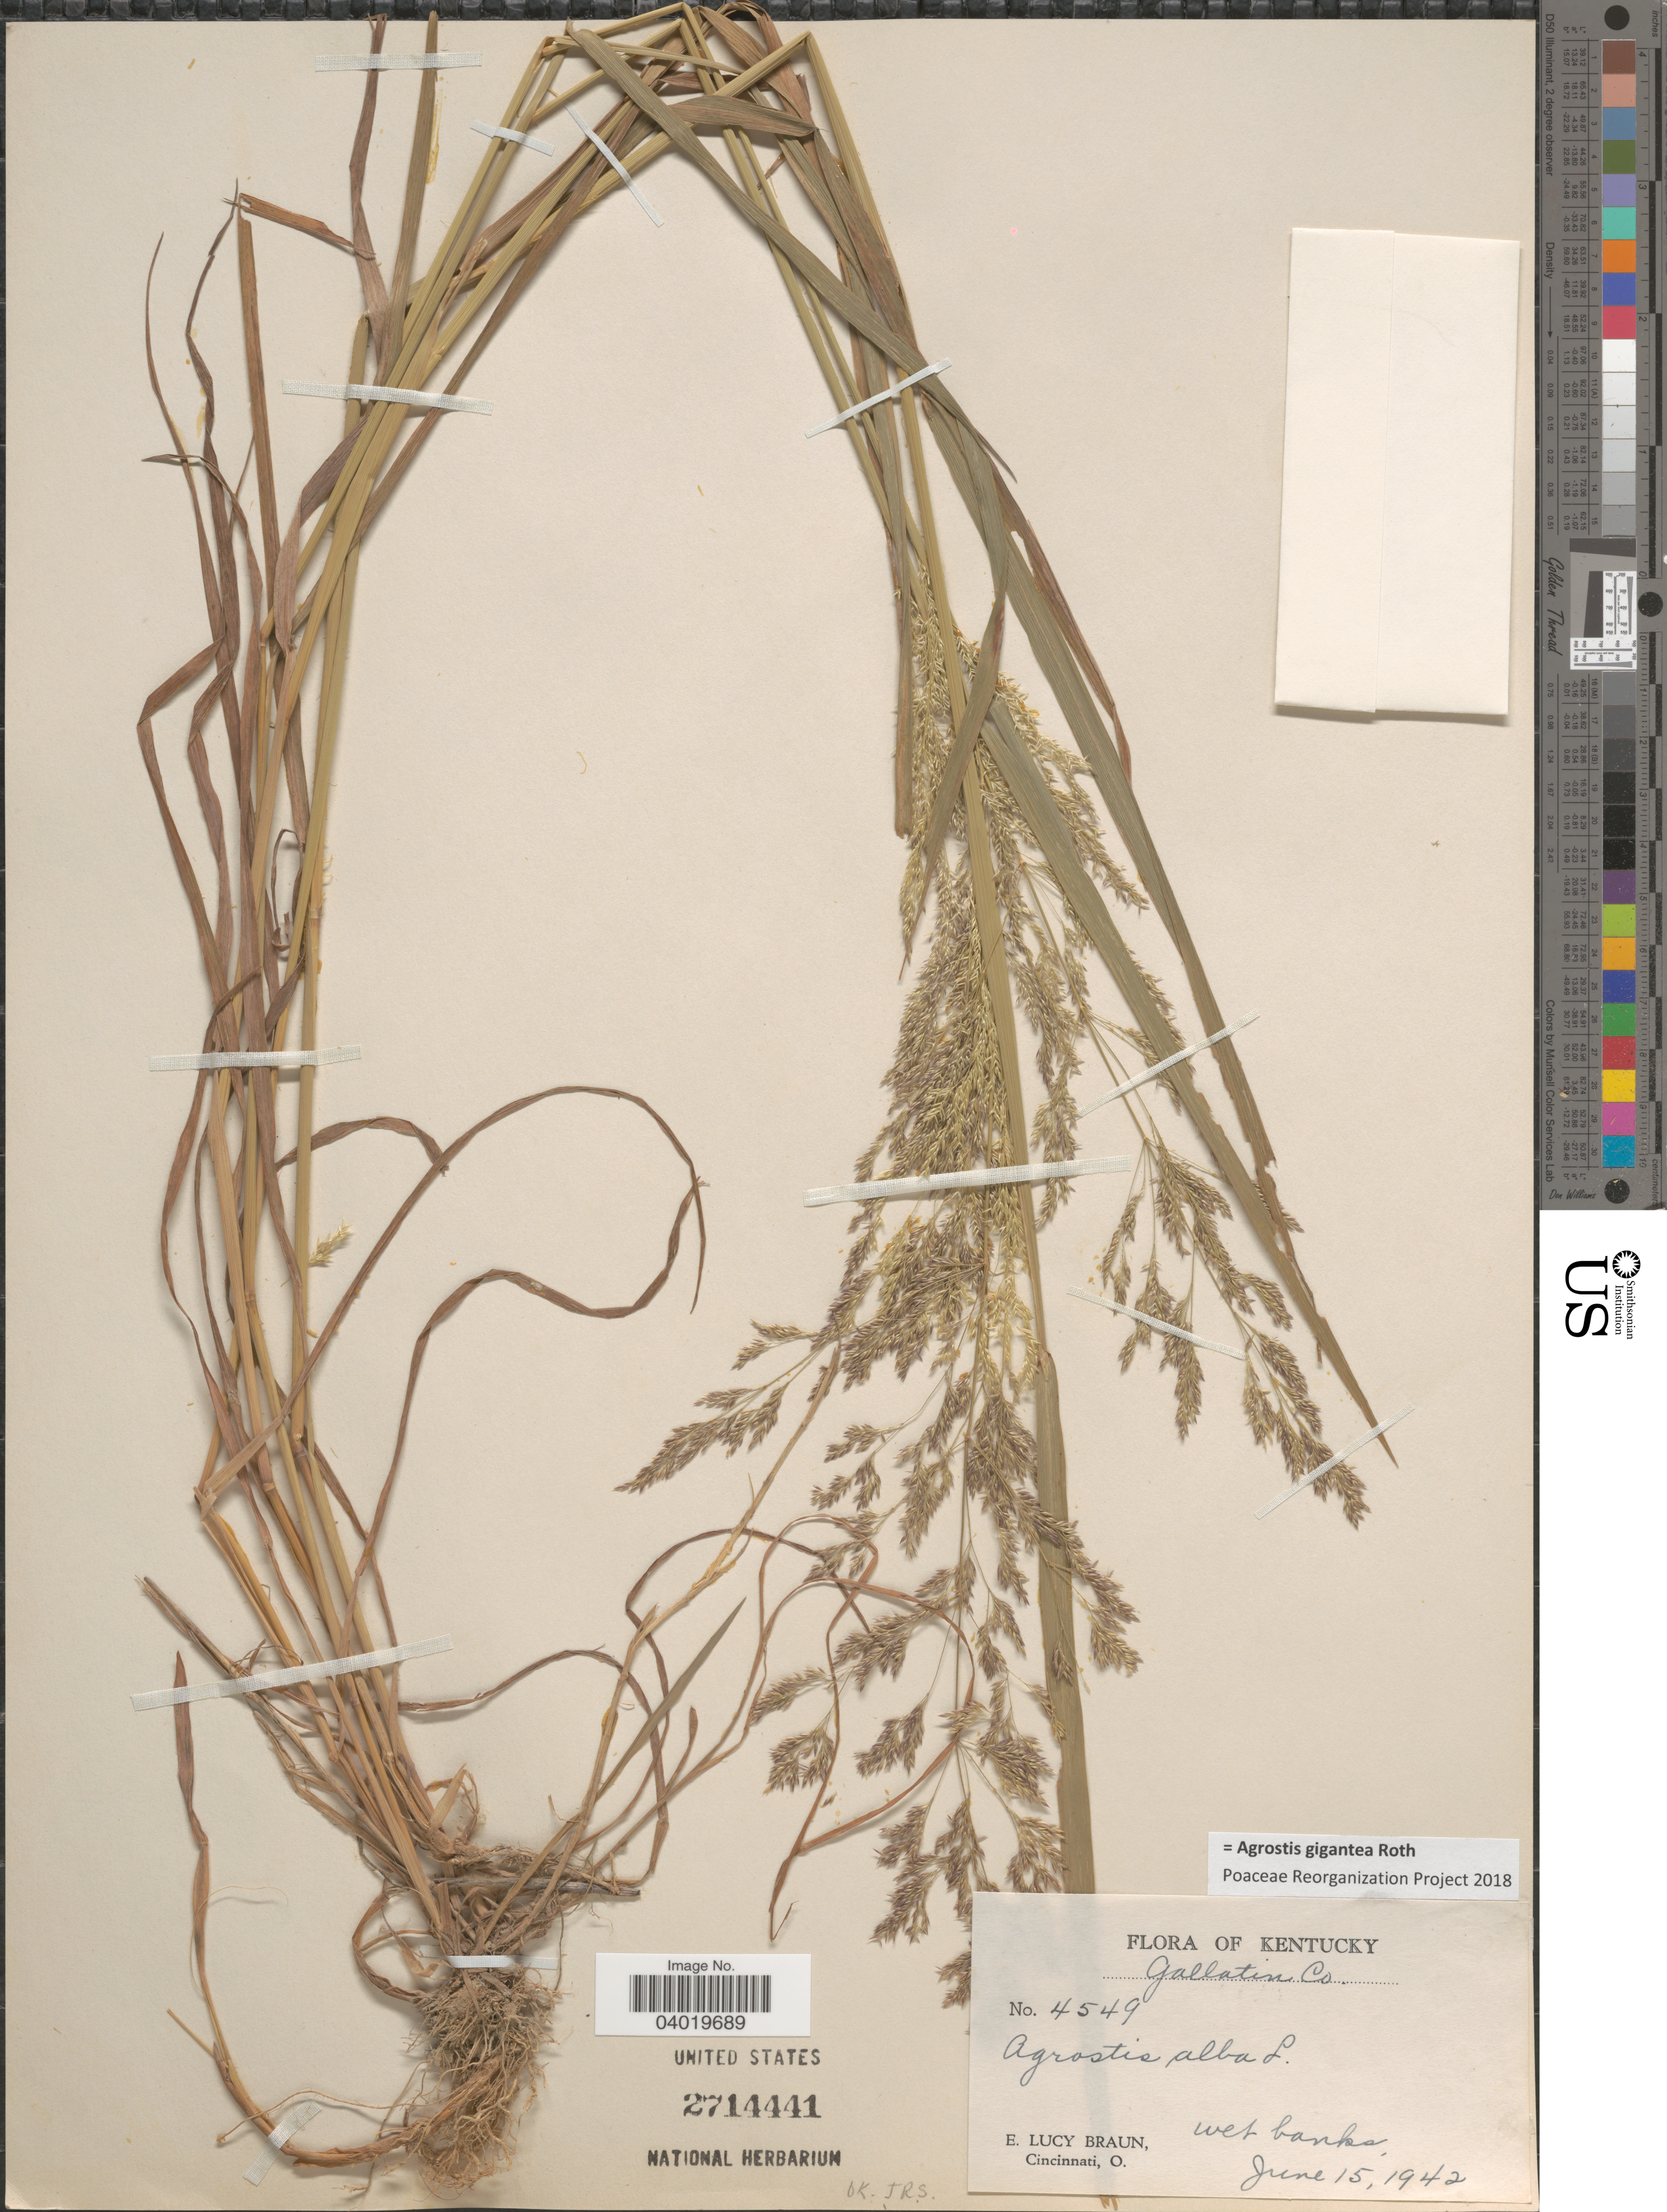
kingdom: Plantae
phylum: Tracheophyta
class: Liliopsida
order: Poales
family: Poaceae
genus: Agrostis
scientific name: Agrostis gigantea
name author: Roth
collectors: E. L. Braun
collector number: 4549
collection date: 1942-06-15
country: United States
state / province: Kentucky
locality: Gallatin Co.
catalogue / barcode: US 2714441